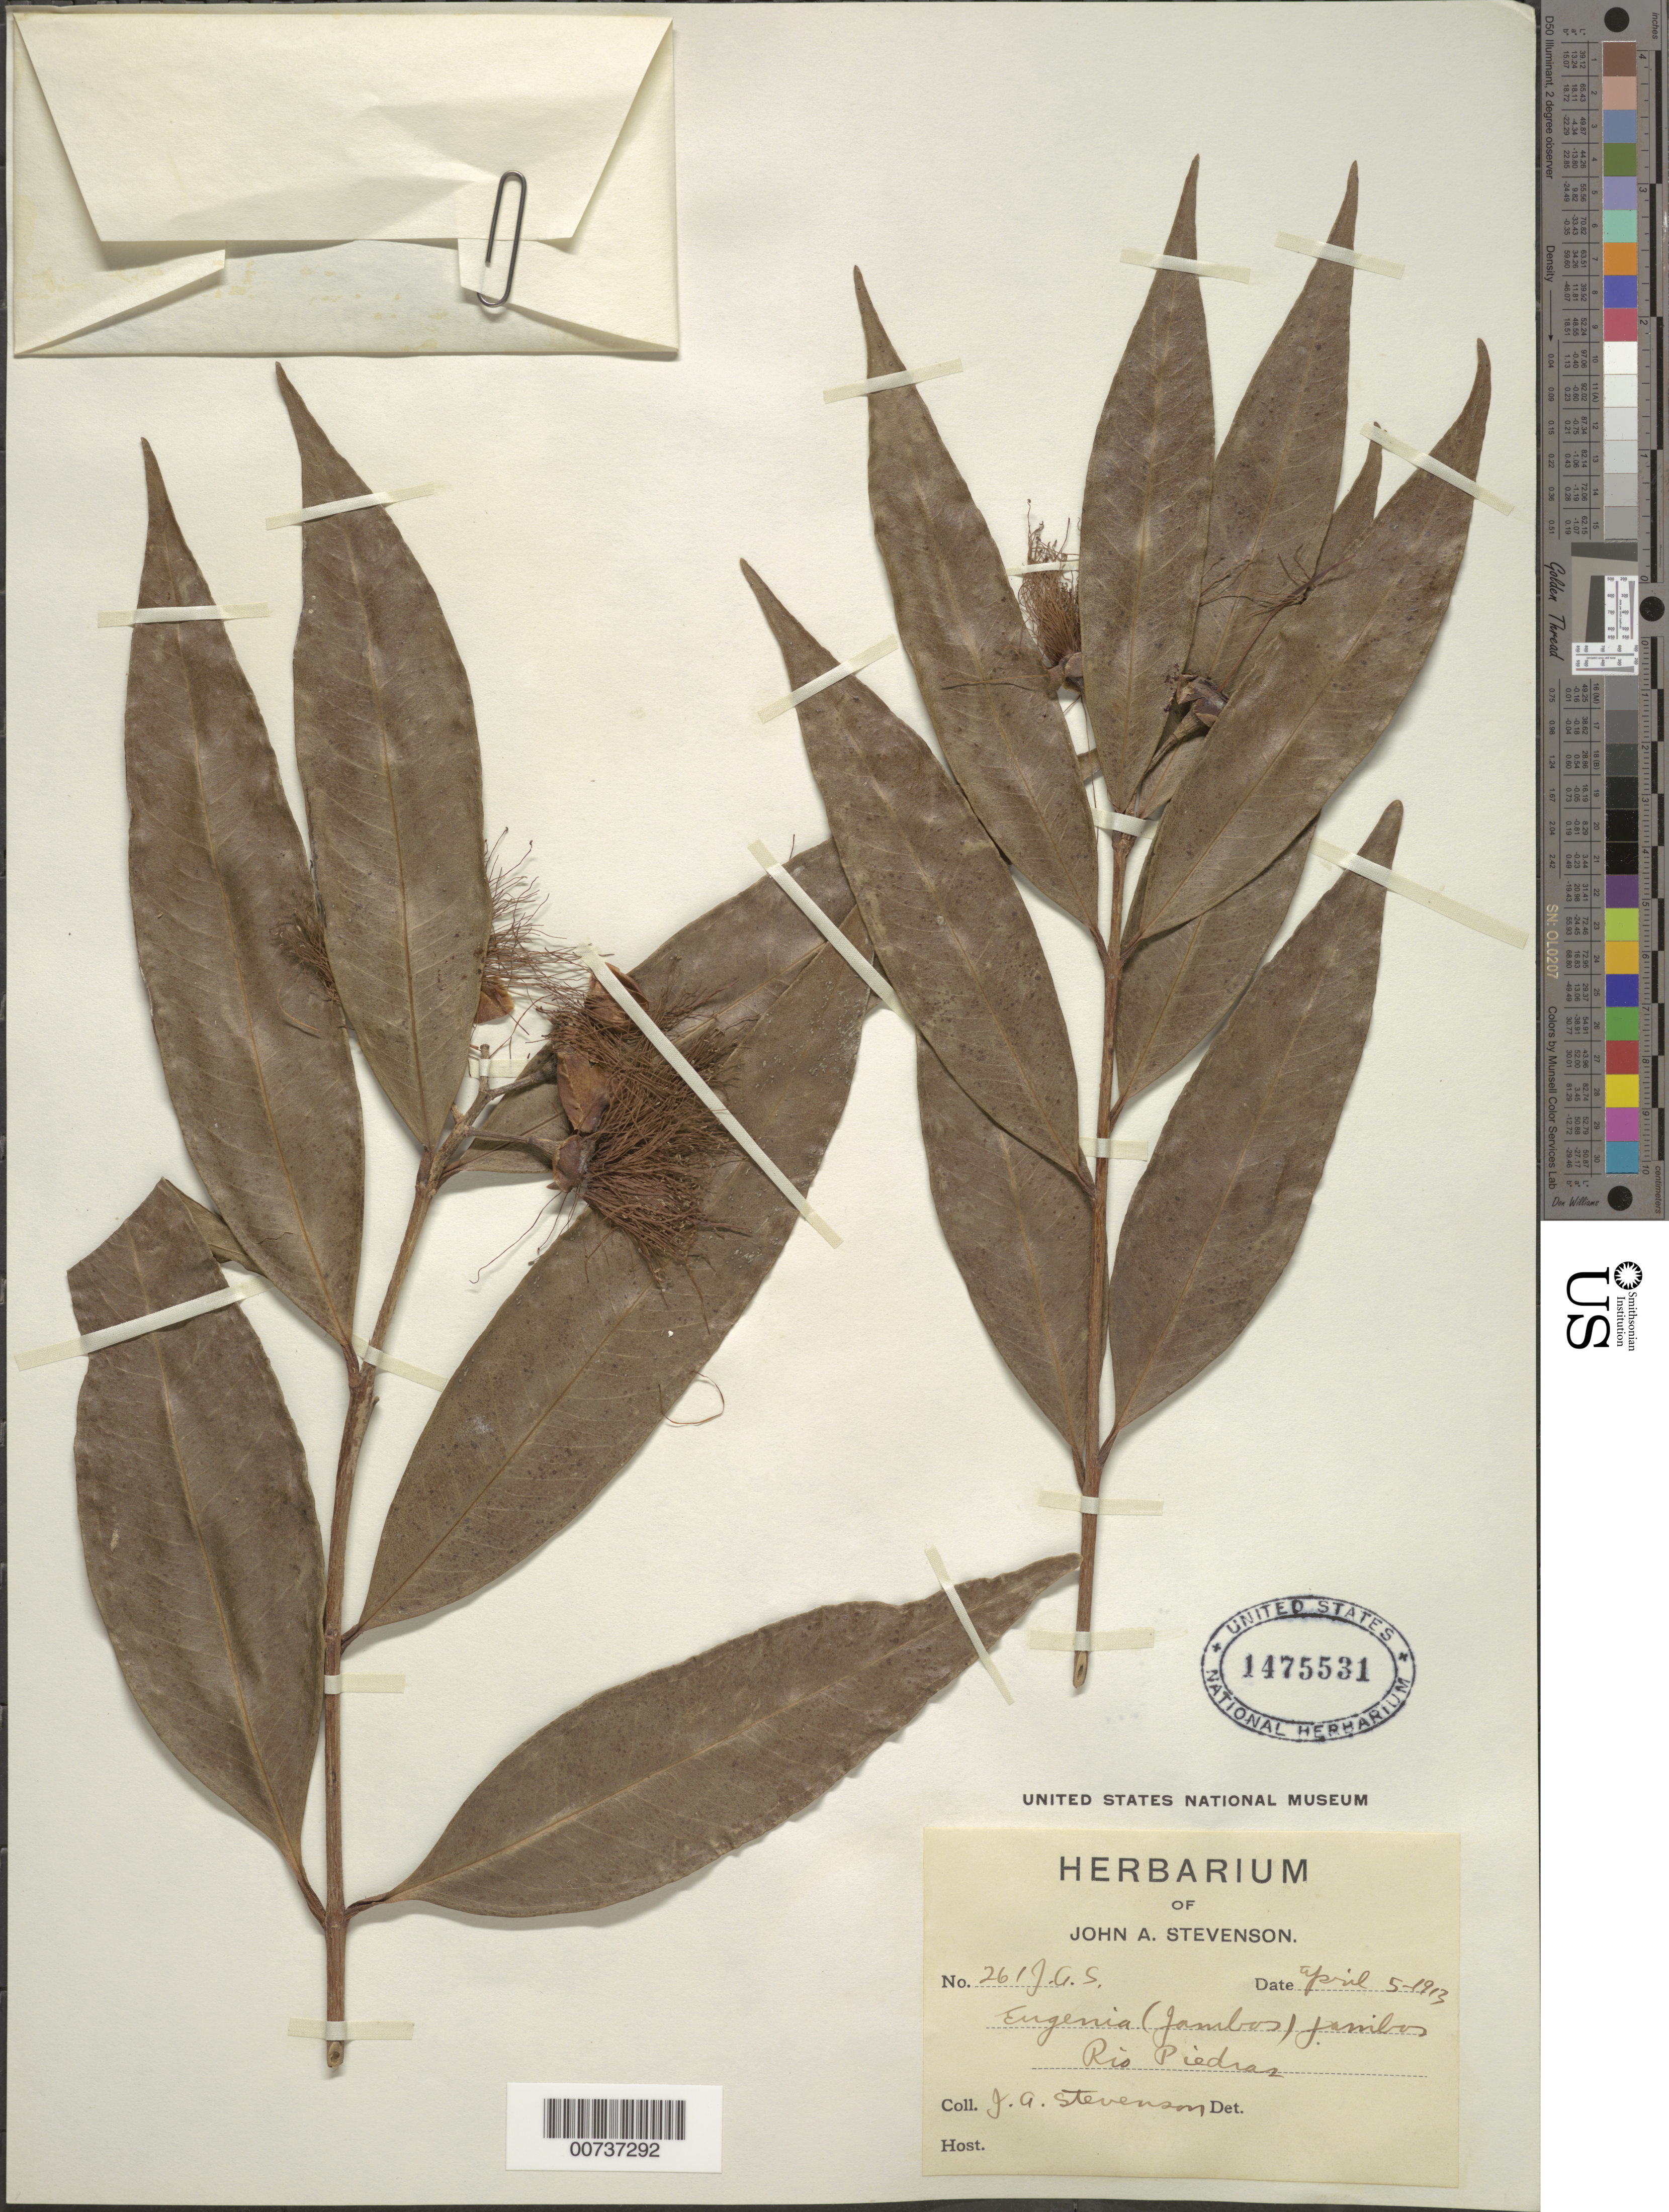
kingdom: Plantae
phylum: Tracheophyta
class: Magnoliopsida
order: Myrtales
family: Myrtaceae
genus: Syzygium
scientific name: Syzygium jambos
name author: (L.) Alston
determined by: Strong, Mark T., (BOT), Smithsonian Institution - National Museum of Natural History (UNITED STATES)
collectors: J. Stevenson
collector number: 261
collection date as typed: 05 Apr 1913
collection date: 1913-04-05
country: Puerto Rico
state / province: San Juan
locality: Rio Piedras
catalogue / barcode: US 1475531